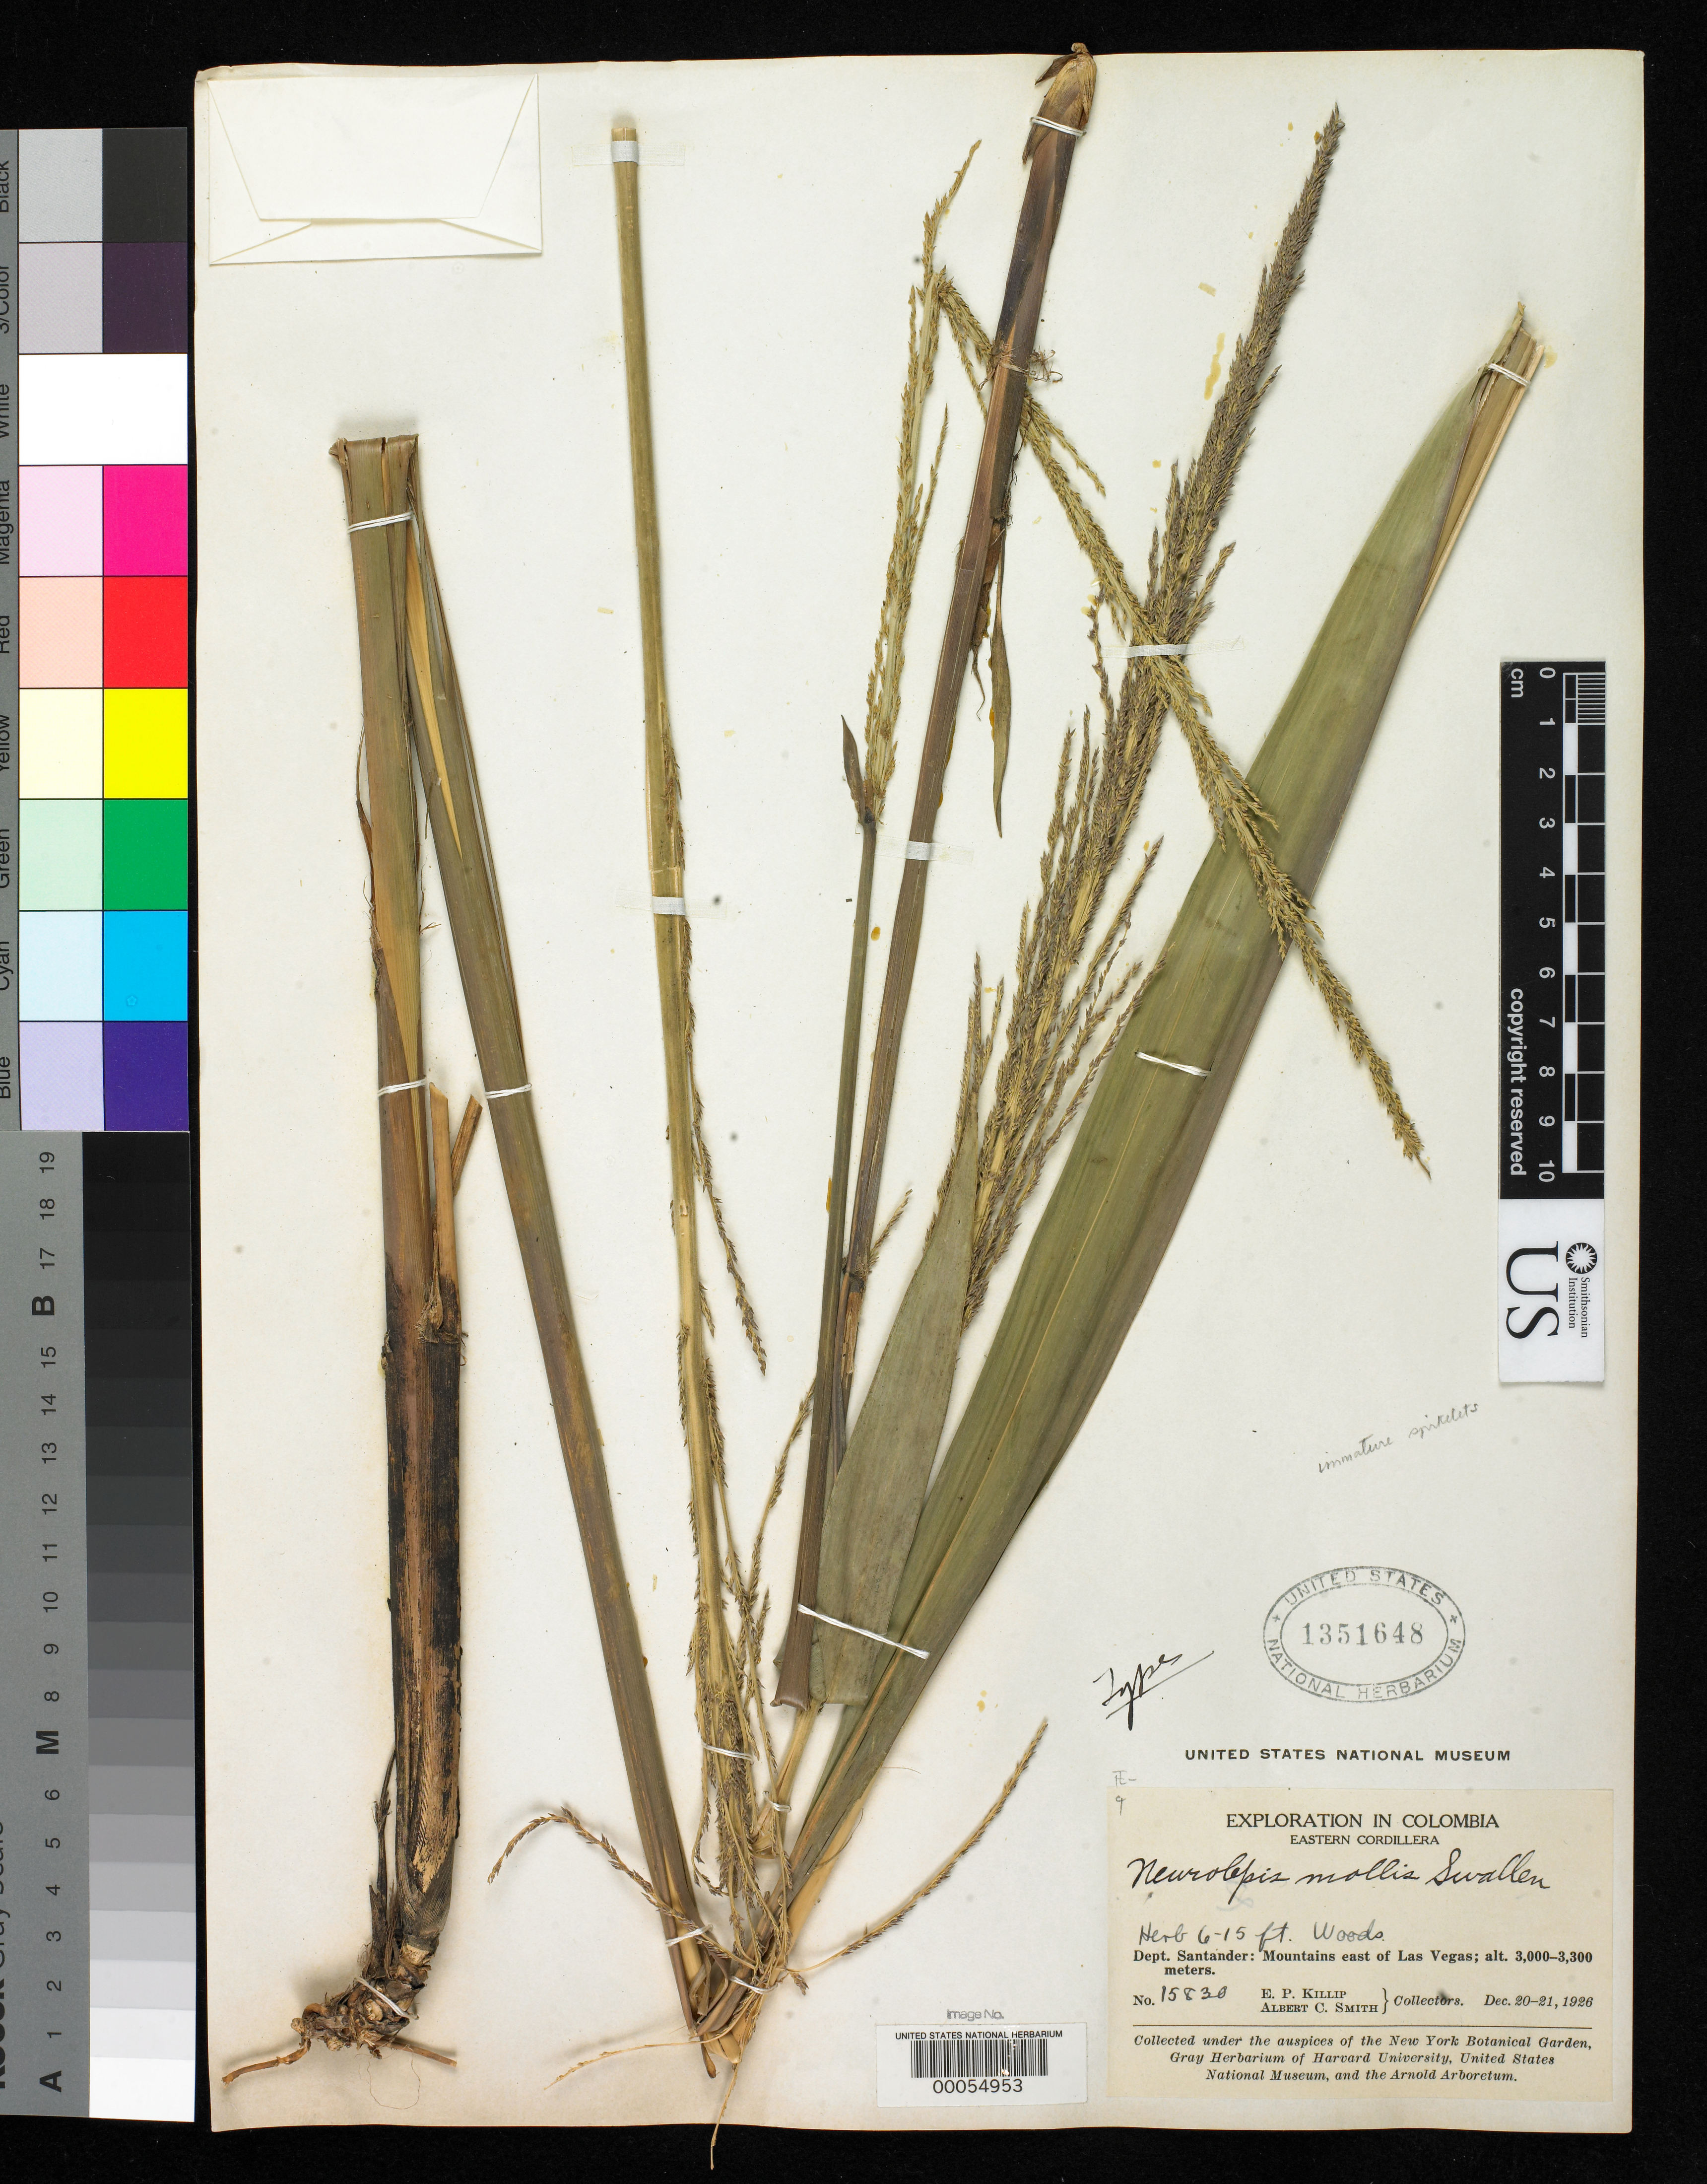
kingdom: Plantae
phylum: Tracheophyta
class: Liliopsida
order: Poales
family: Poaceae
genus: Neurolepis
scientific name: Neurolepis mollis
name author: Swallen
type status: Holotype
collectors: E. P. Killip & A. C. Smith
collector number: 15830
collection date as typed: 20 Dec 1926 to 21 Dec 1926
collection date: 1926-12-20/1926-12-21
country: Colombia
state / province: Santander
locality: E of Las Vegas.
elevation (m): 3000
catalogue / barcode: US 1351648